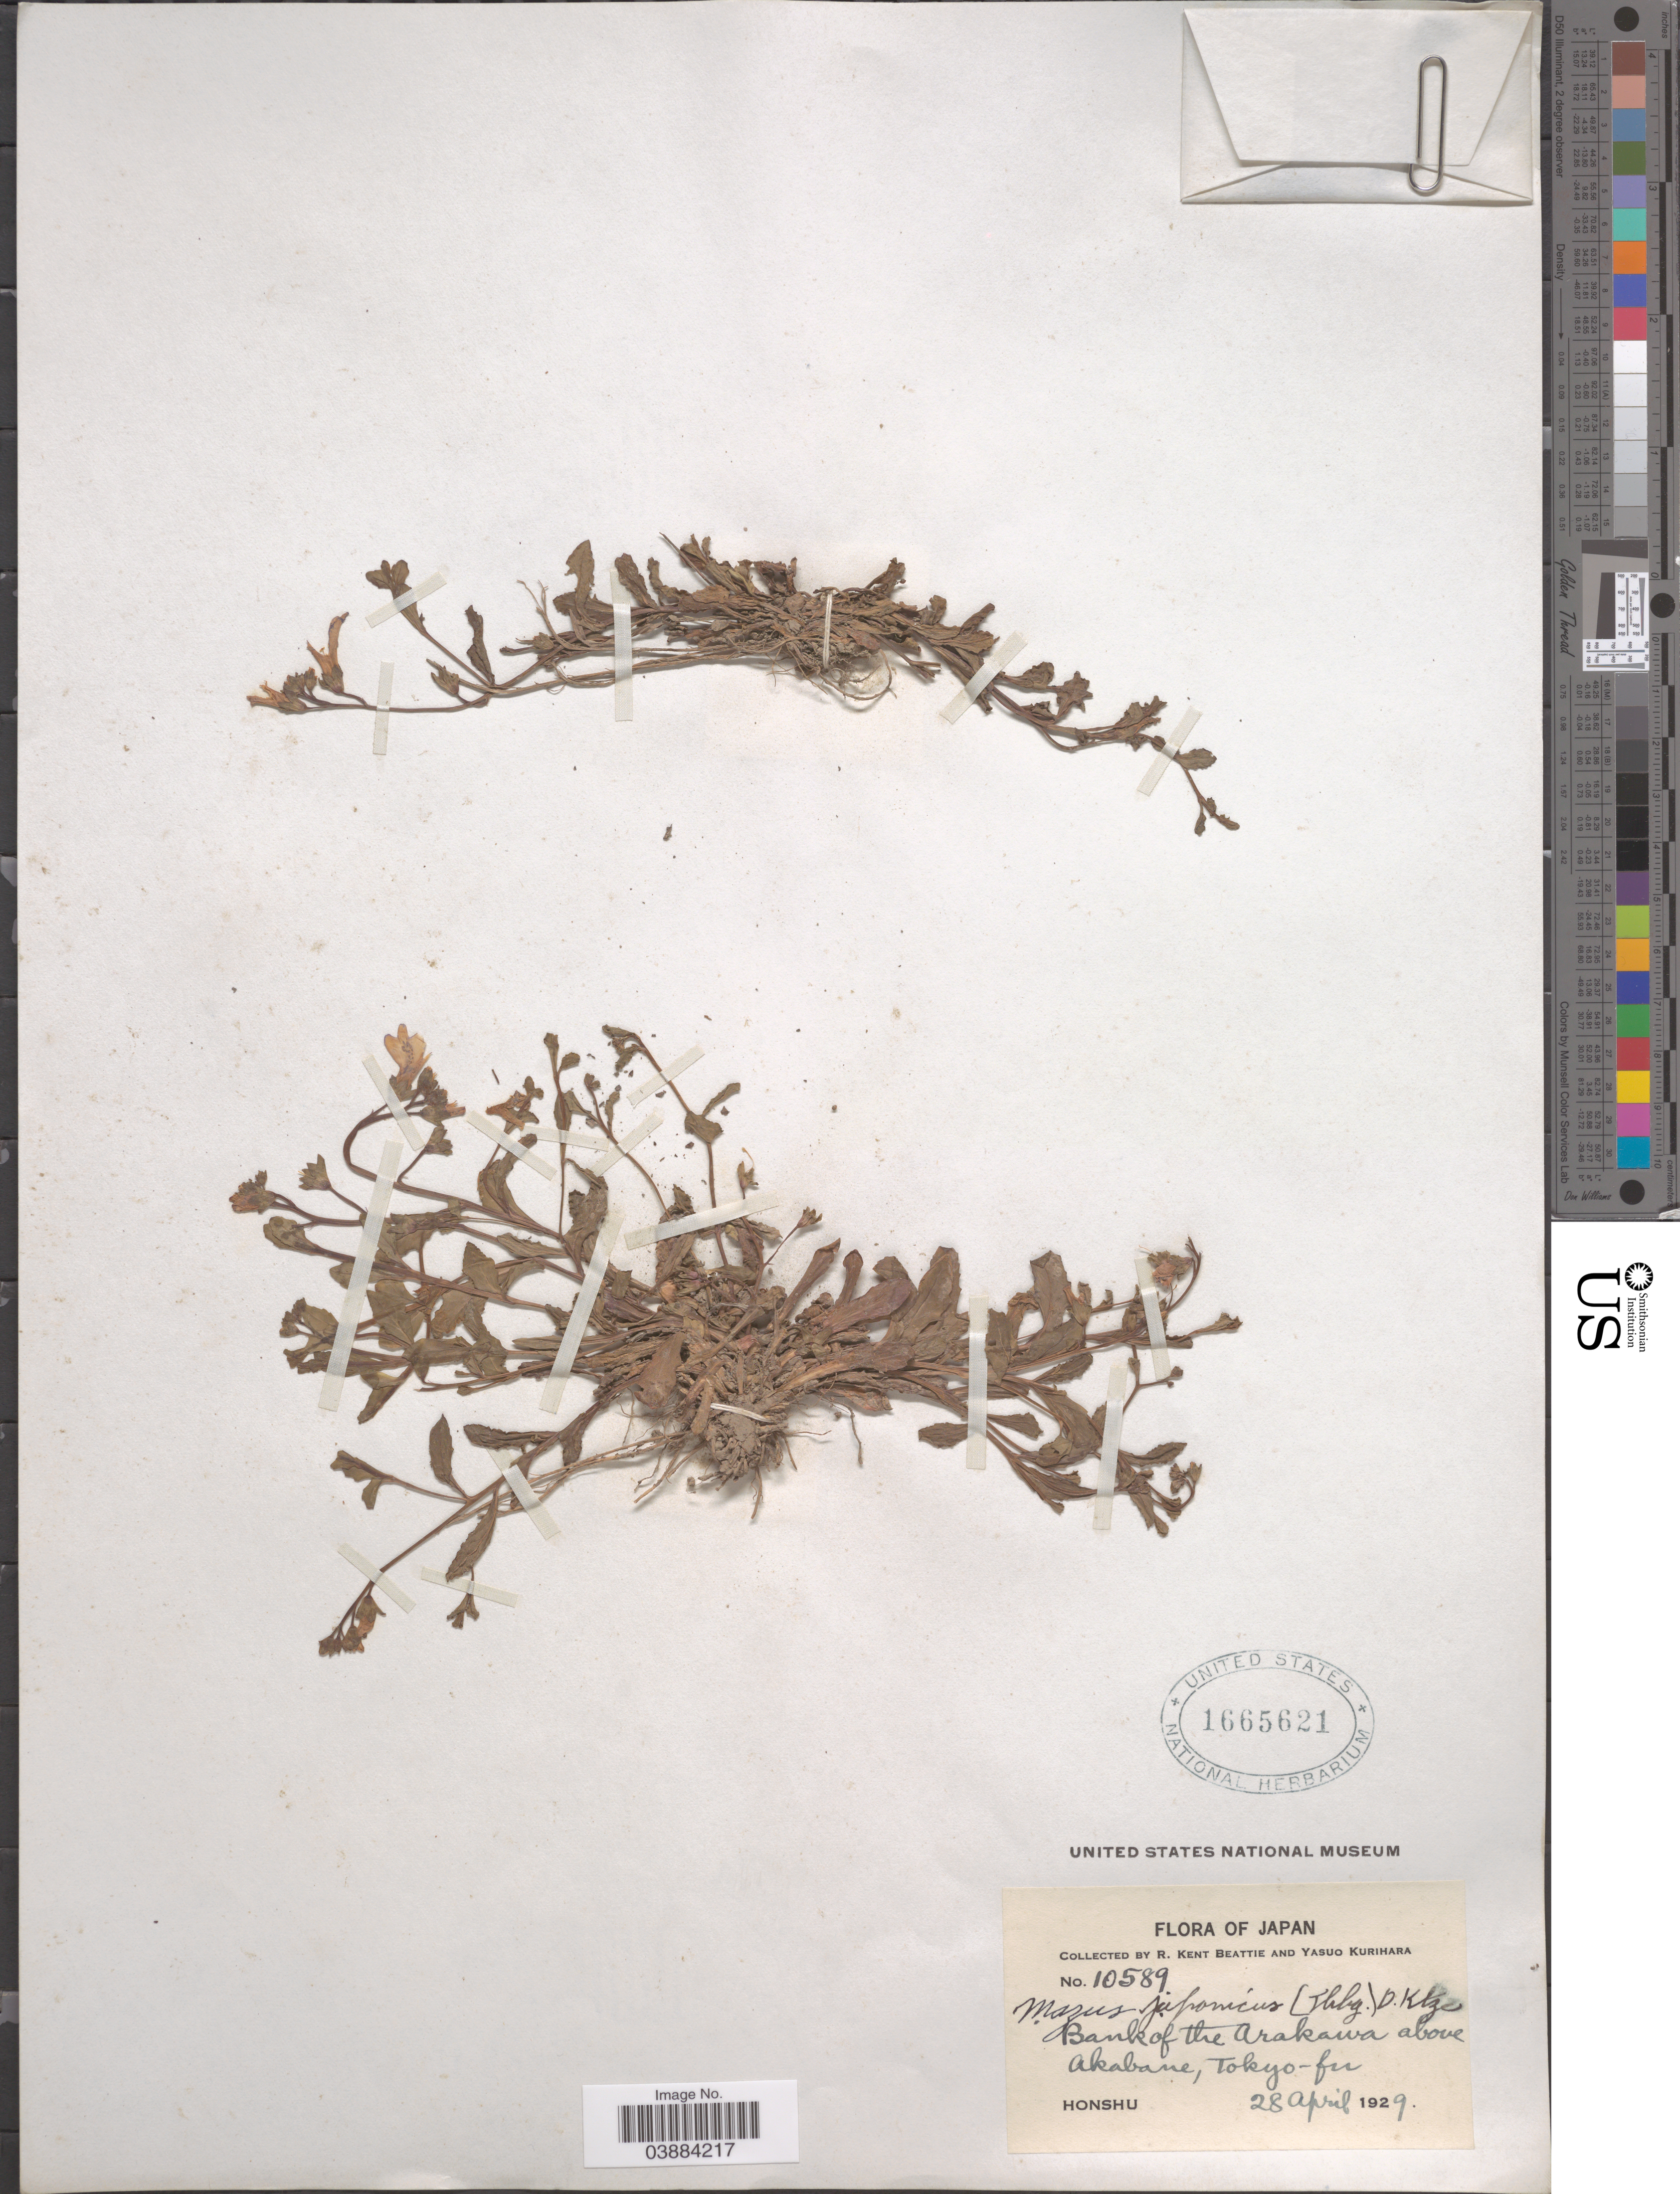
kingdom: Plantae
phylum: Tracheophyta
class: Magnoliopsida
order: Lamiales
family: Mazaceae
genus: Mazus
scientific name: Mazus pumilus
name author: (Burm. f.) Steenis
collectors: R. K. Beattie & Y. Kurihara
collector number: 10589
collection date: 1929-04-28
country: Japan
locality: Bank of the Arakawa above Akabanem Tokyo-fu. Honshu.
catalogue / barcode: US 1665621